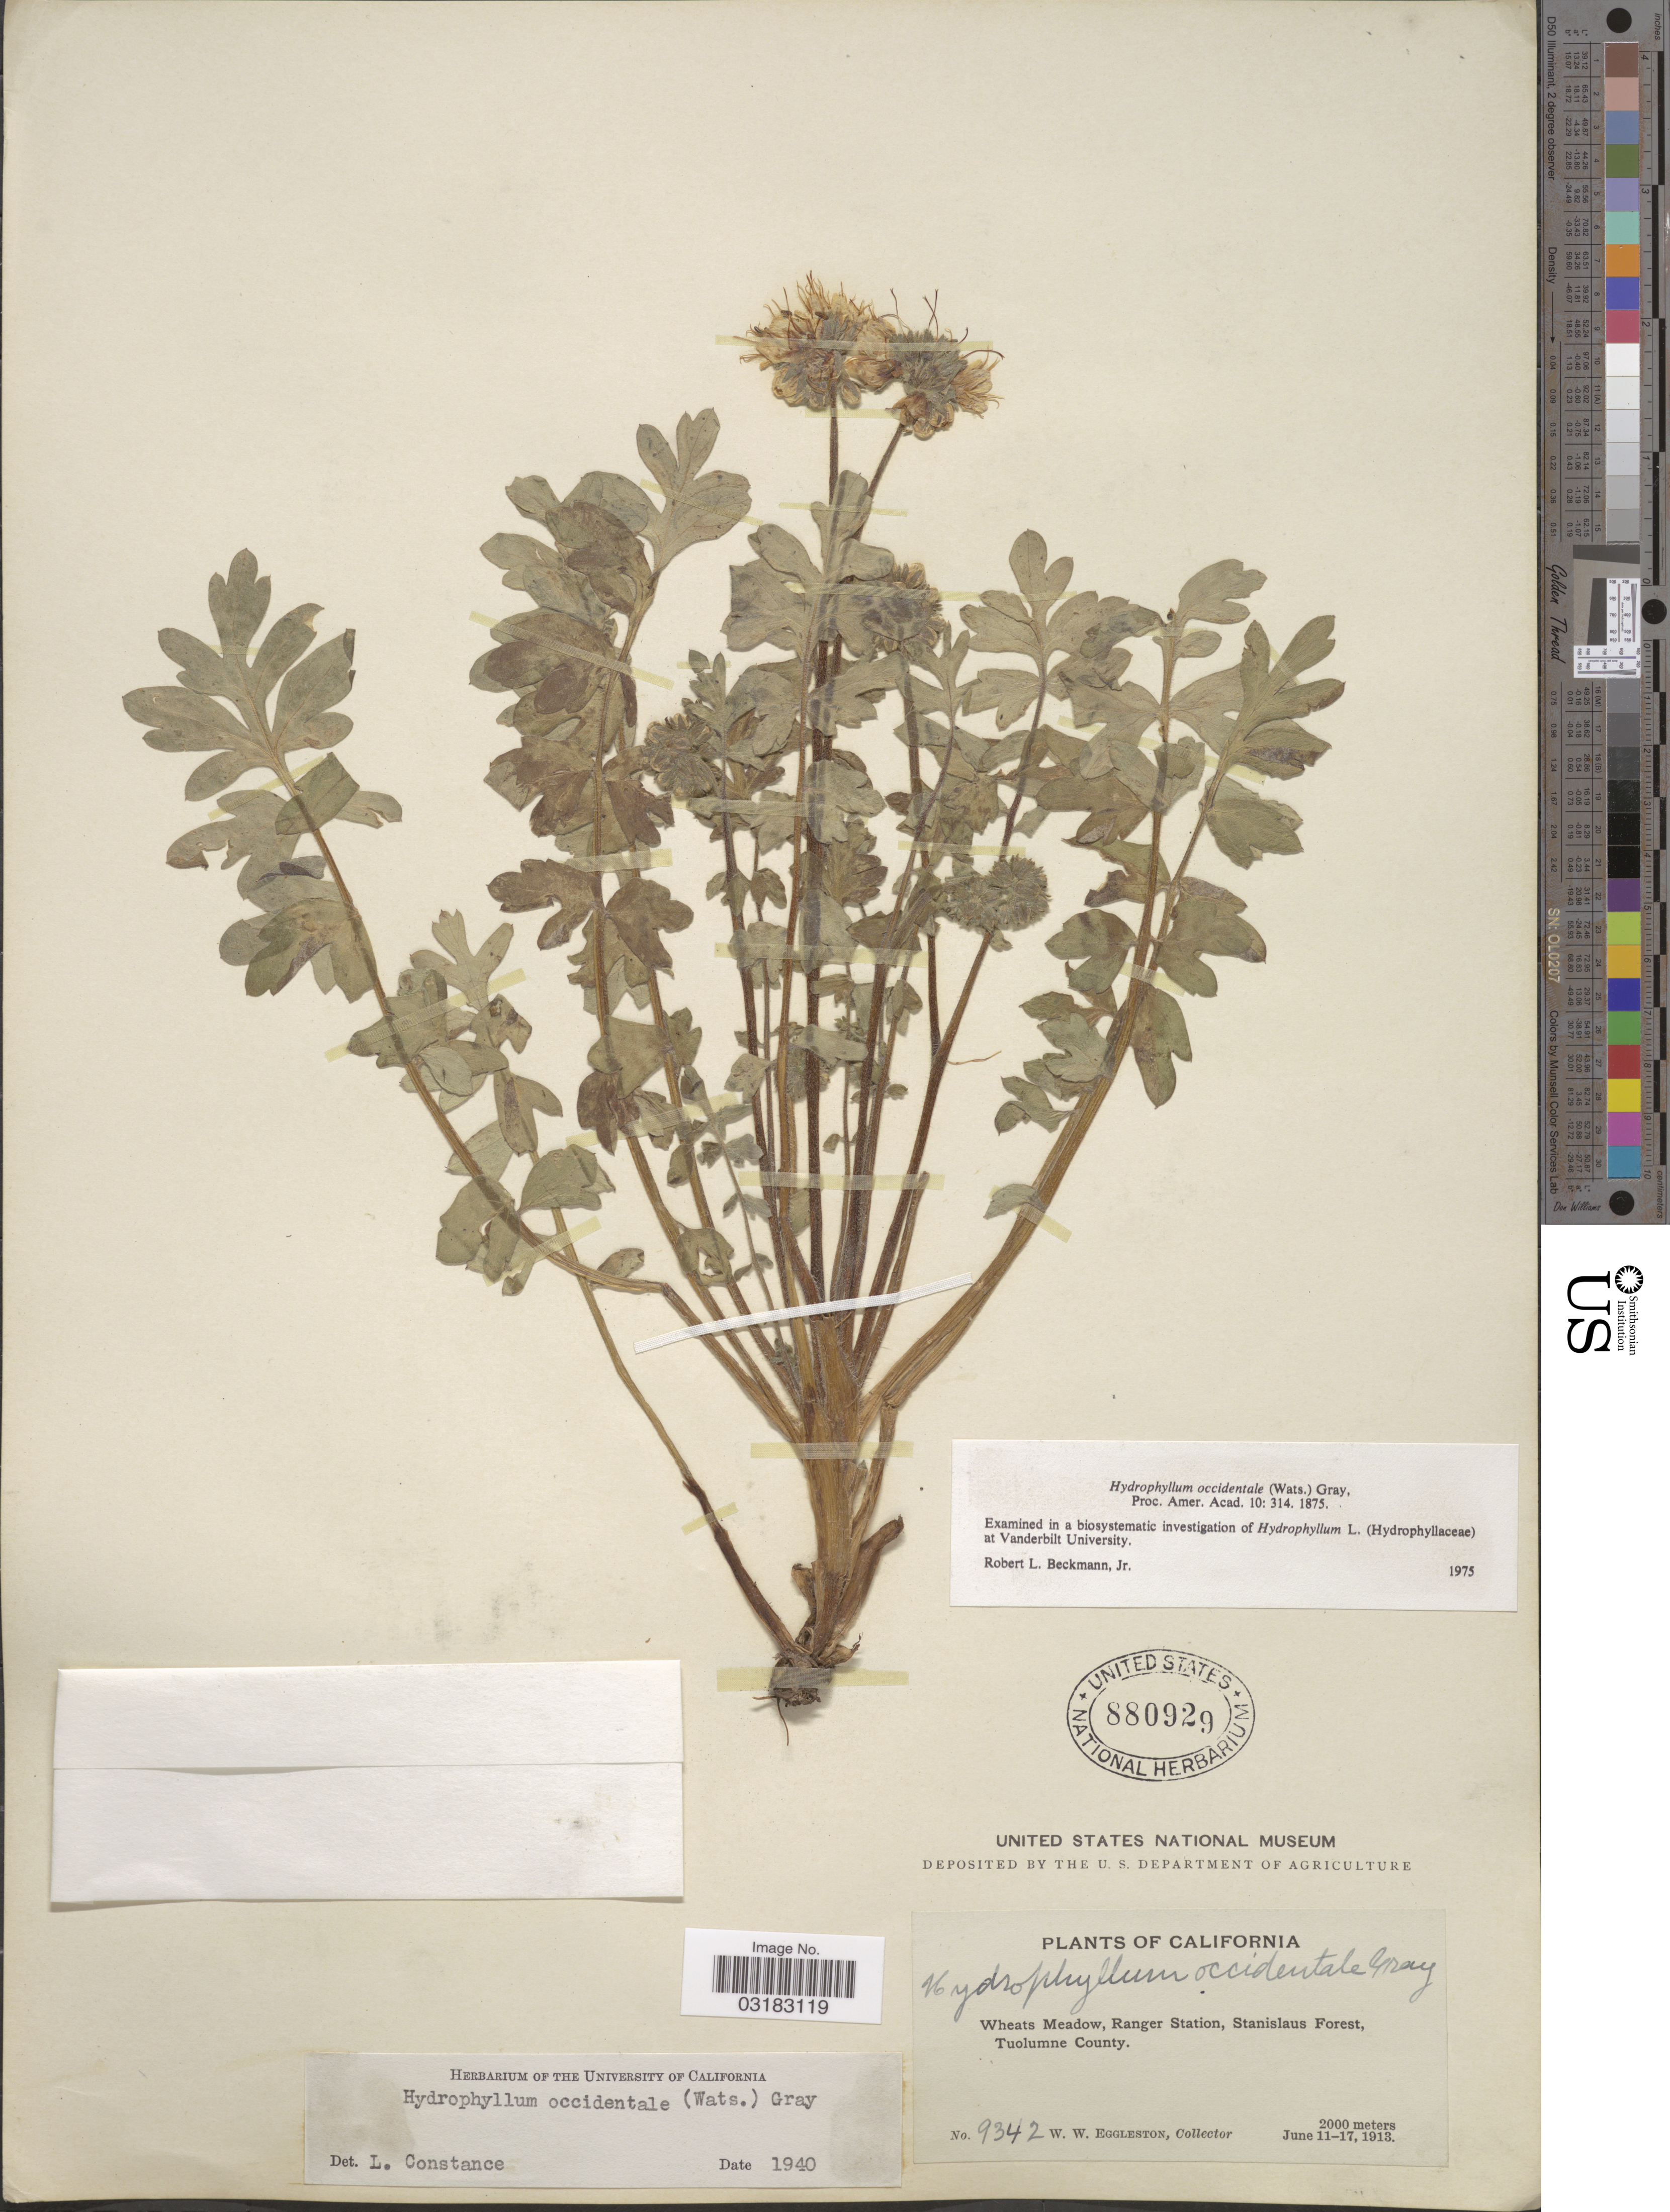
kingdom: Plantae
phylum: Tracheophyta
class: Magnoliopsida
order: Boraginales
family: Hydrophyllaceae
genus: Hydrophyllum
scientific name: Hydrophyllum occidentale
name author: (S. Watson) A. Gray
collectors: W. W. Eggleston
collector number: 9342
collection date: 1918-06-11/1918-06-17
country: United States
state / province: California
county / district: Tuolumne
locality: Wheats Meadow, Ranger Station, Stanislaus Forest, Tuolumne County.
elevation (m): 2000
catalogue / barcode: US 880929